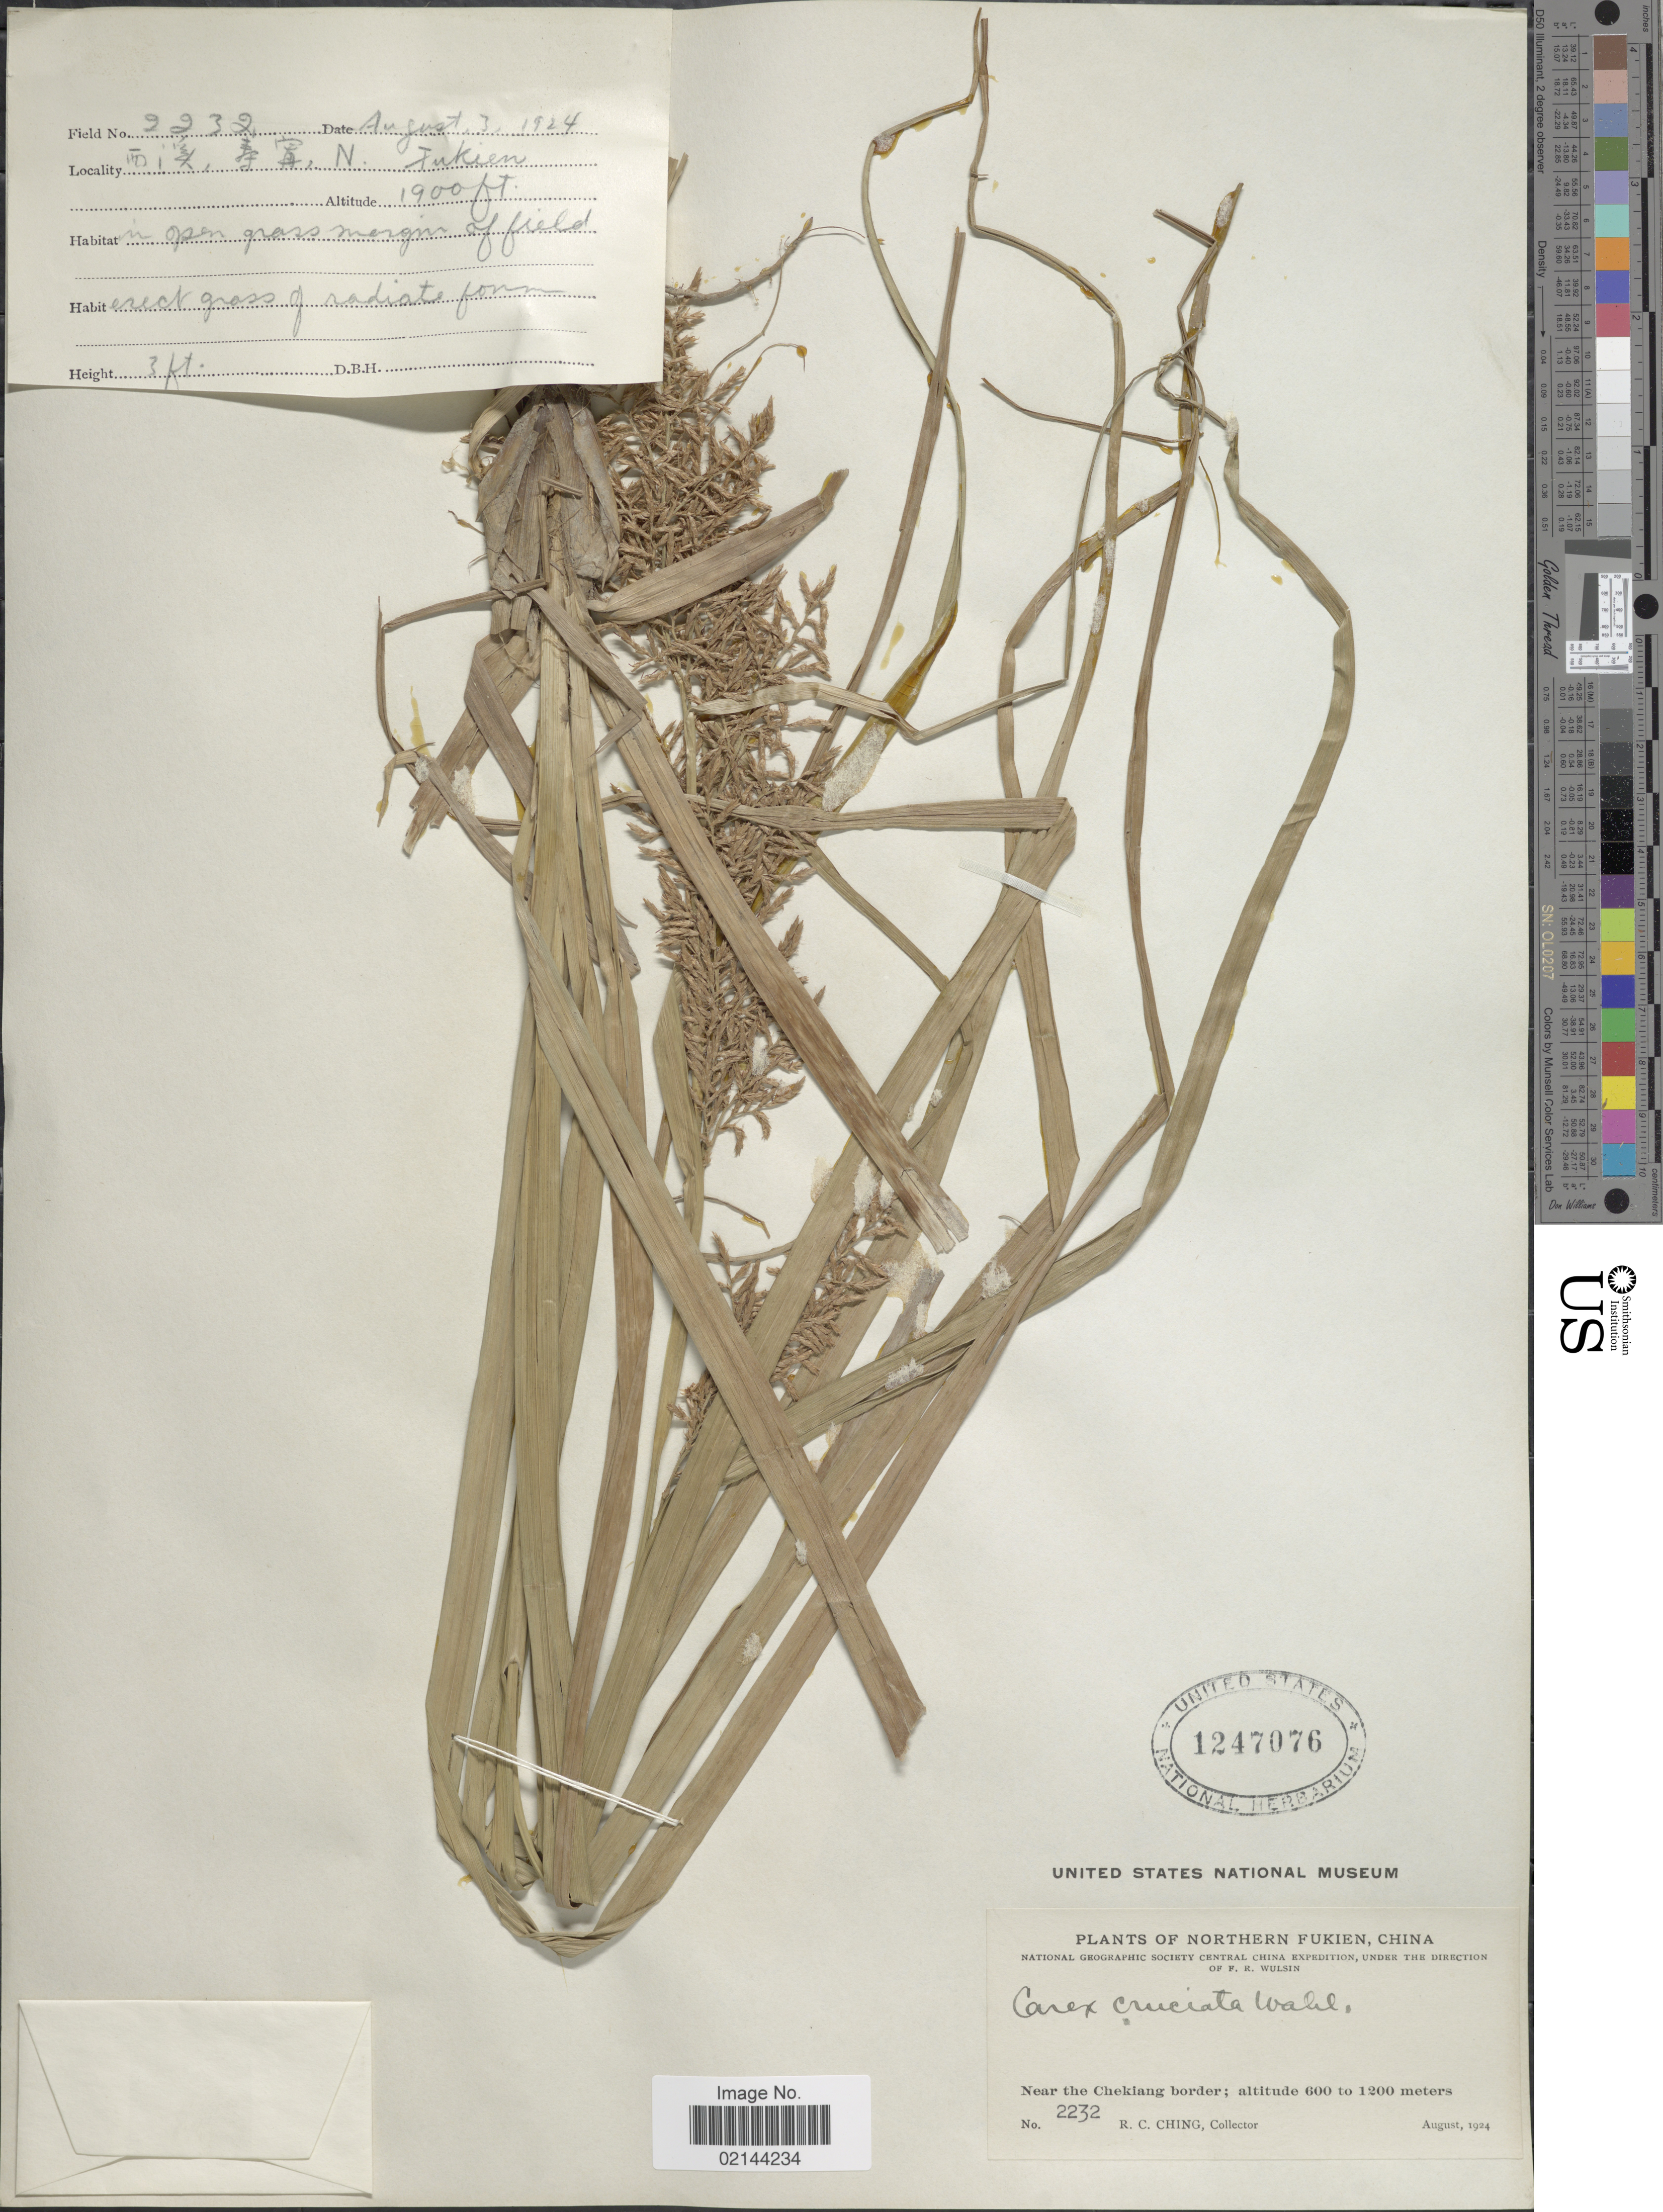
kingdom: Plantae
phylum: Tracheophyta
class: Liliopsida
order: Poales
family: Cyperaceae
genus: Carex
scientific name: Carex cruciata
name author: Wahlenb.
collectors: R. C. Ching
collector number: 2232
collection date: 1924-08-03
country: China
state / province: Fujian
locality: Northern Fukien, China, Near the Chekiang border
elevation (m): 579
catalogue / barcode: US 1247076